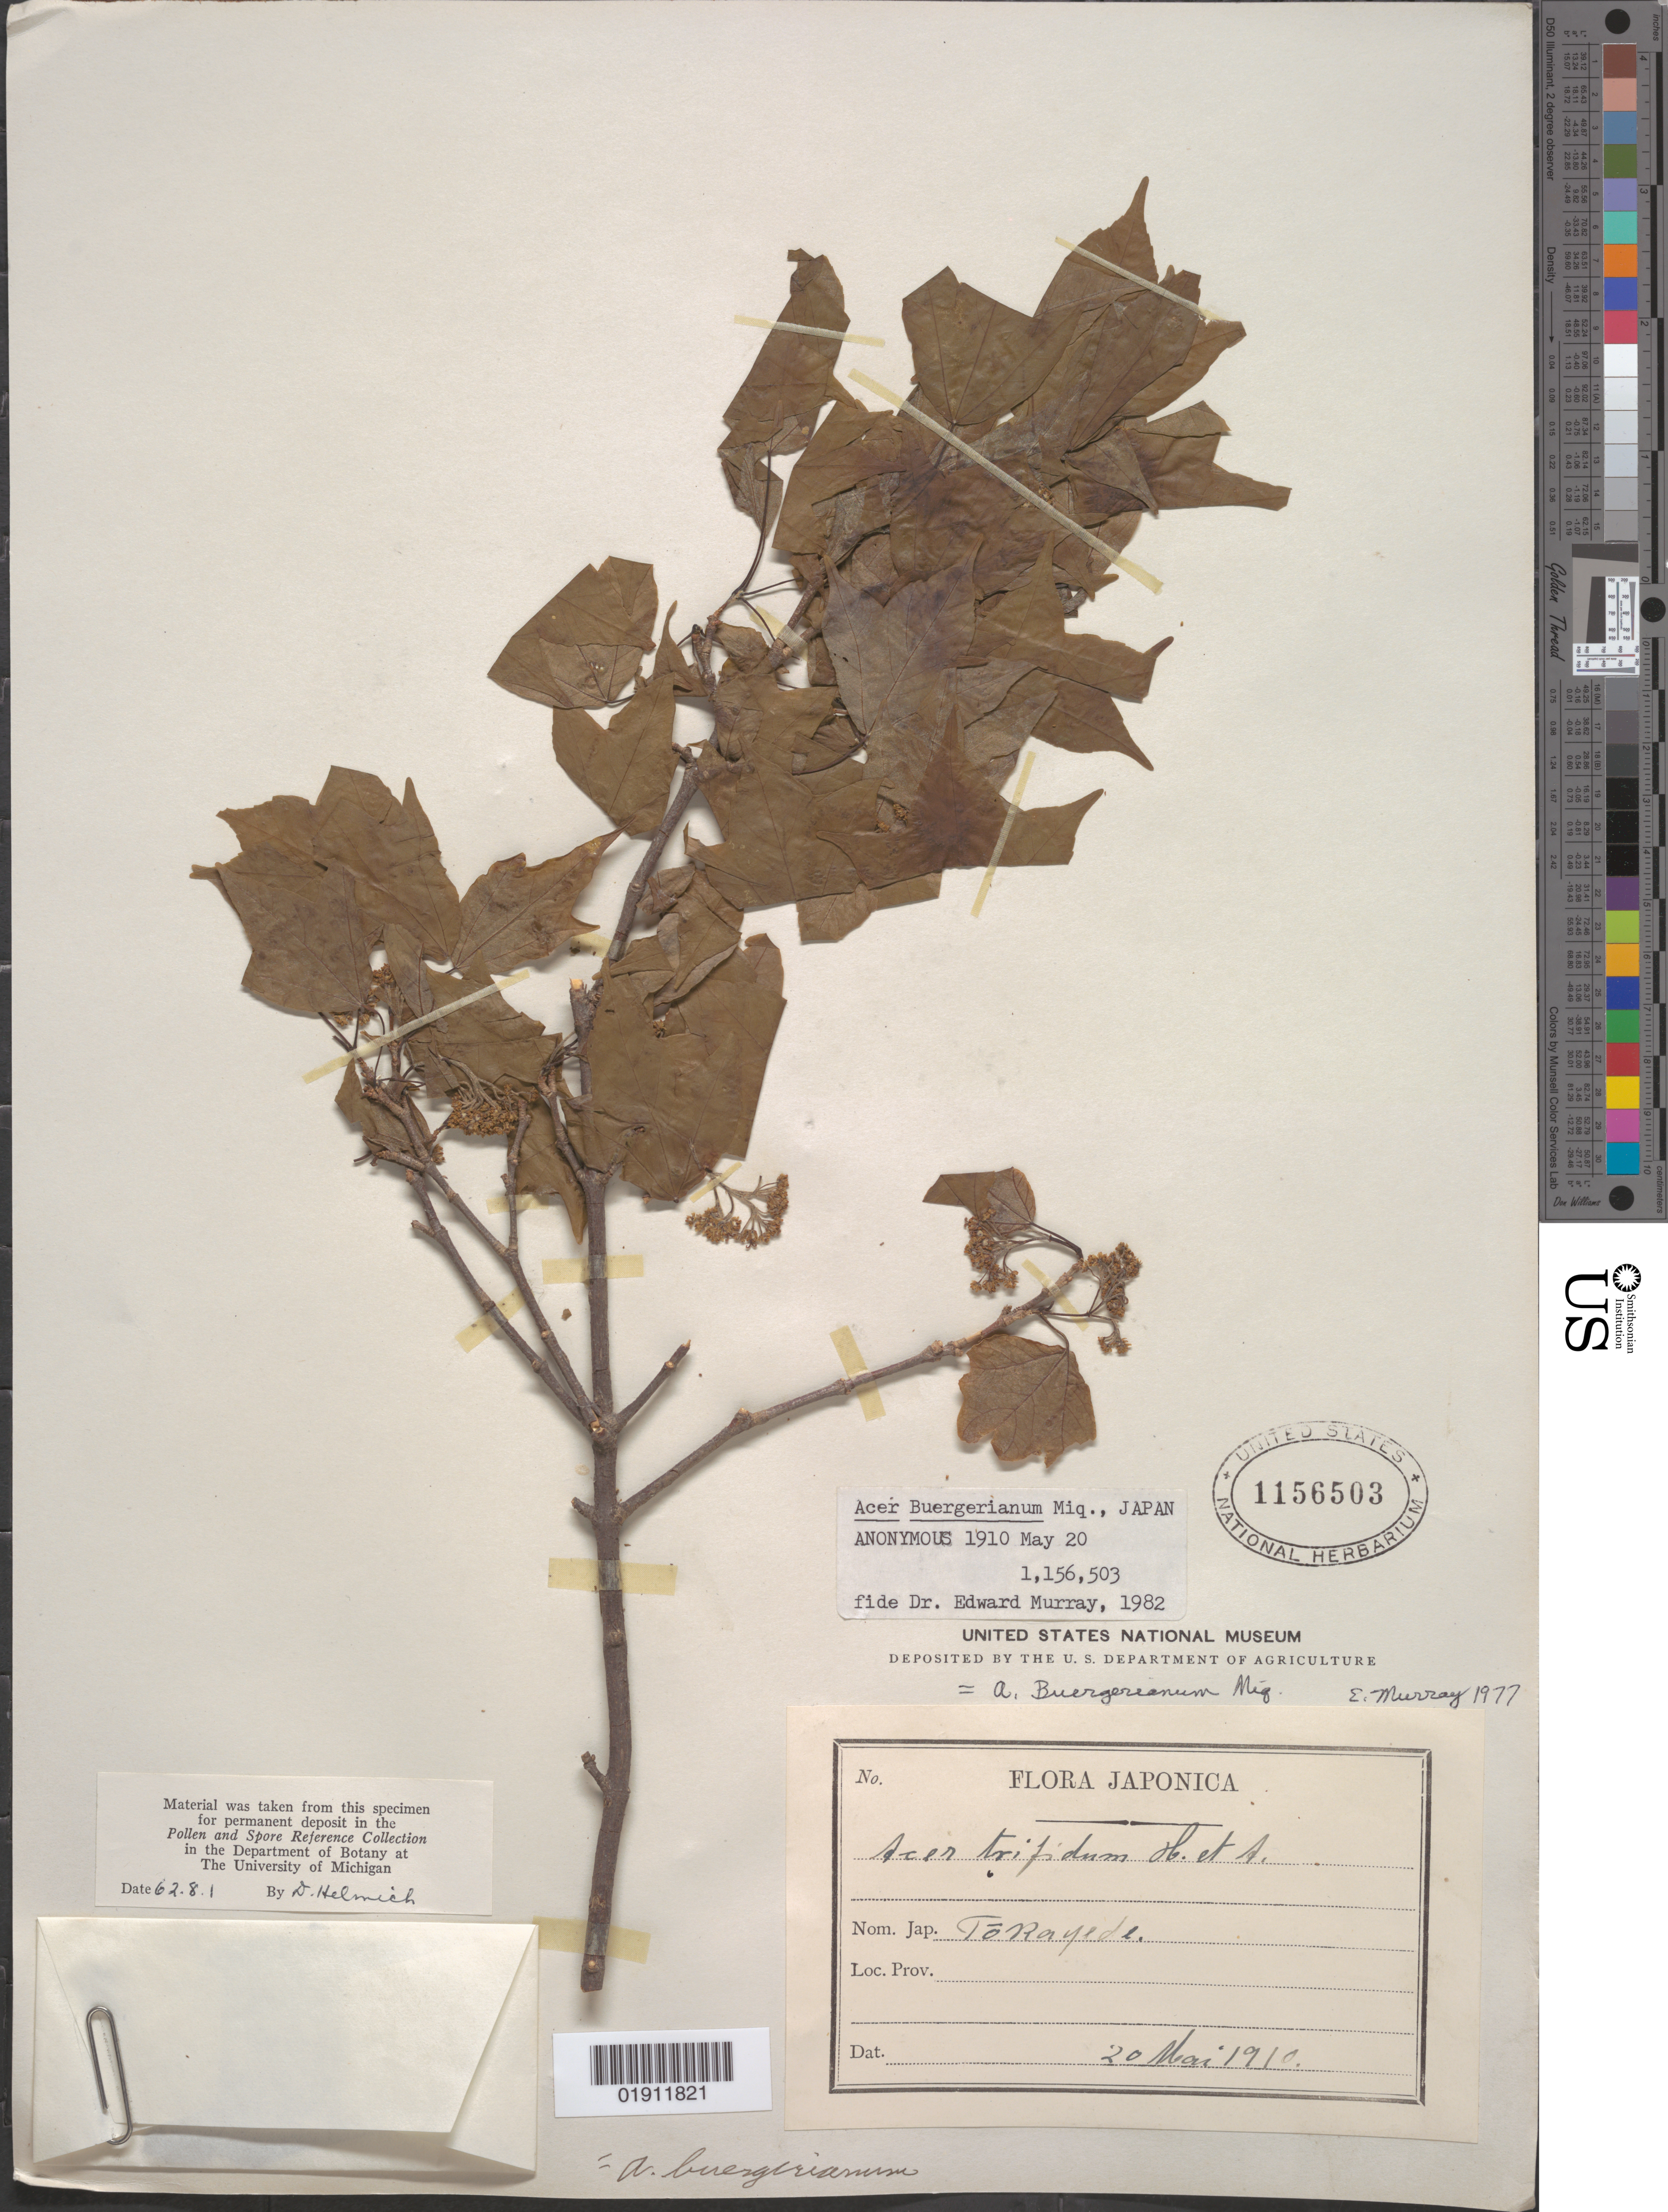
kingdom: Plantae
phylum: Tracheophyta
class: Magnoliopsida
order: Sapindales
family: Sapindaceae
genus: Acer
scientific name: Acer buergerianum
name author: Miq.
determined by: Murray, Edward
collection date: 1910-05-20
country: Japan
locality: To Rayede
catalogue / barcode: US 1156503